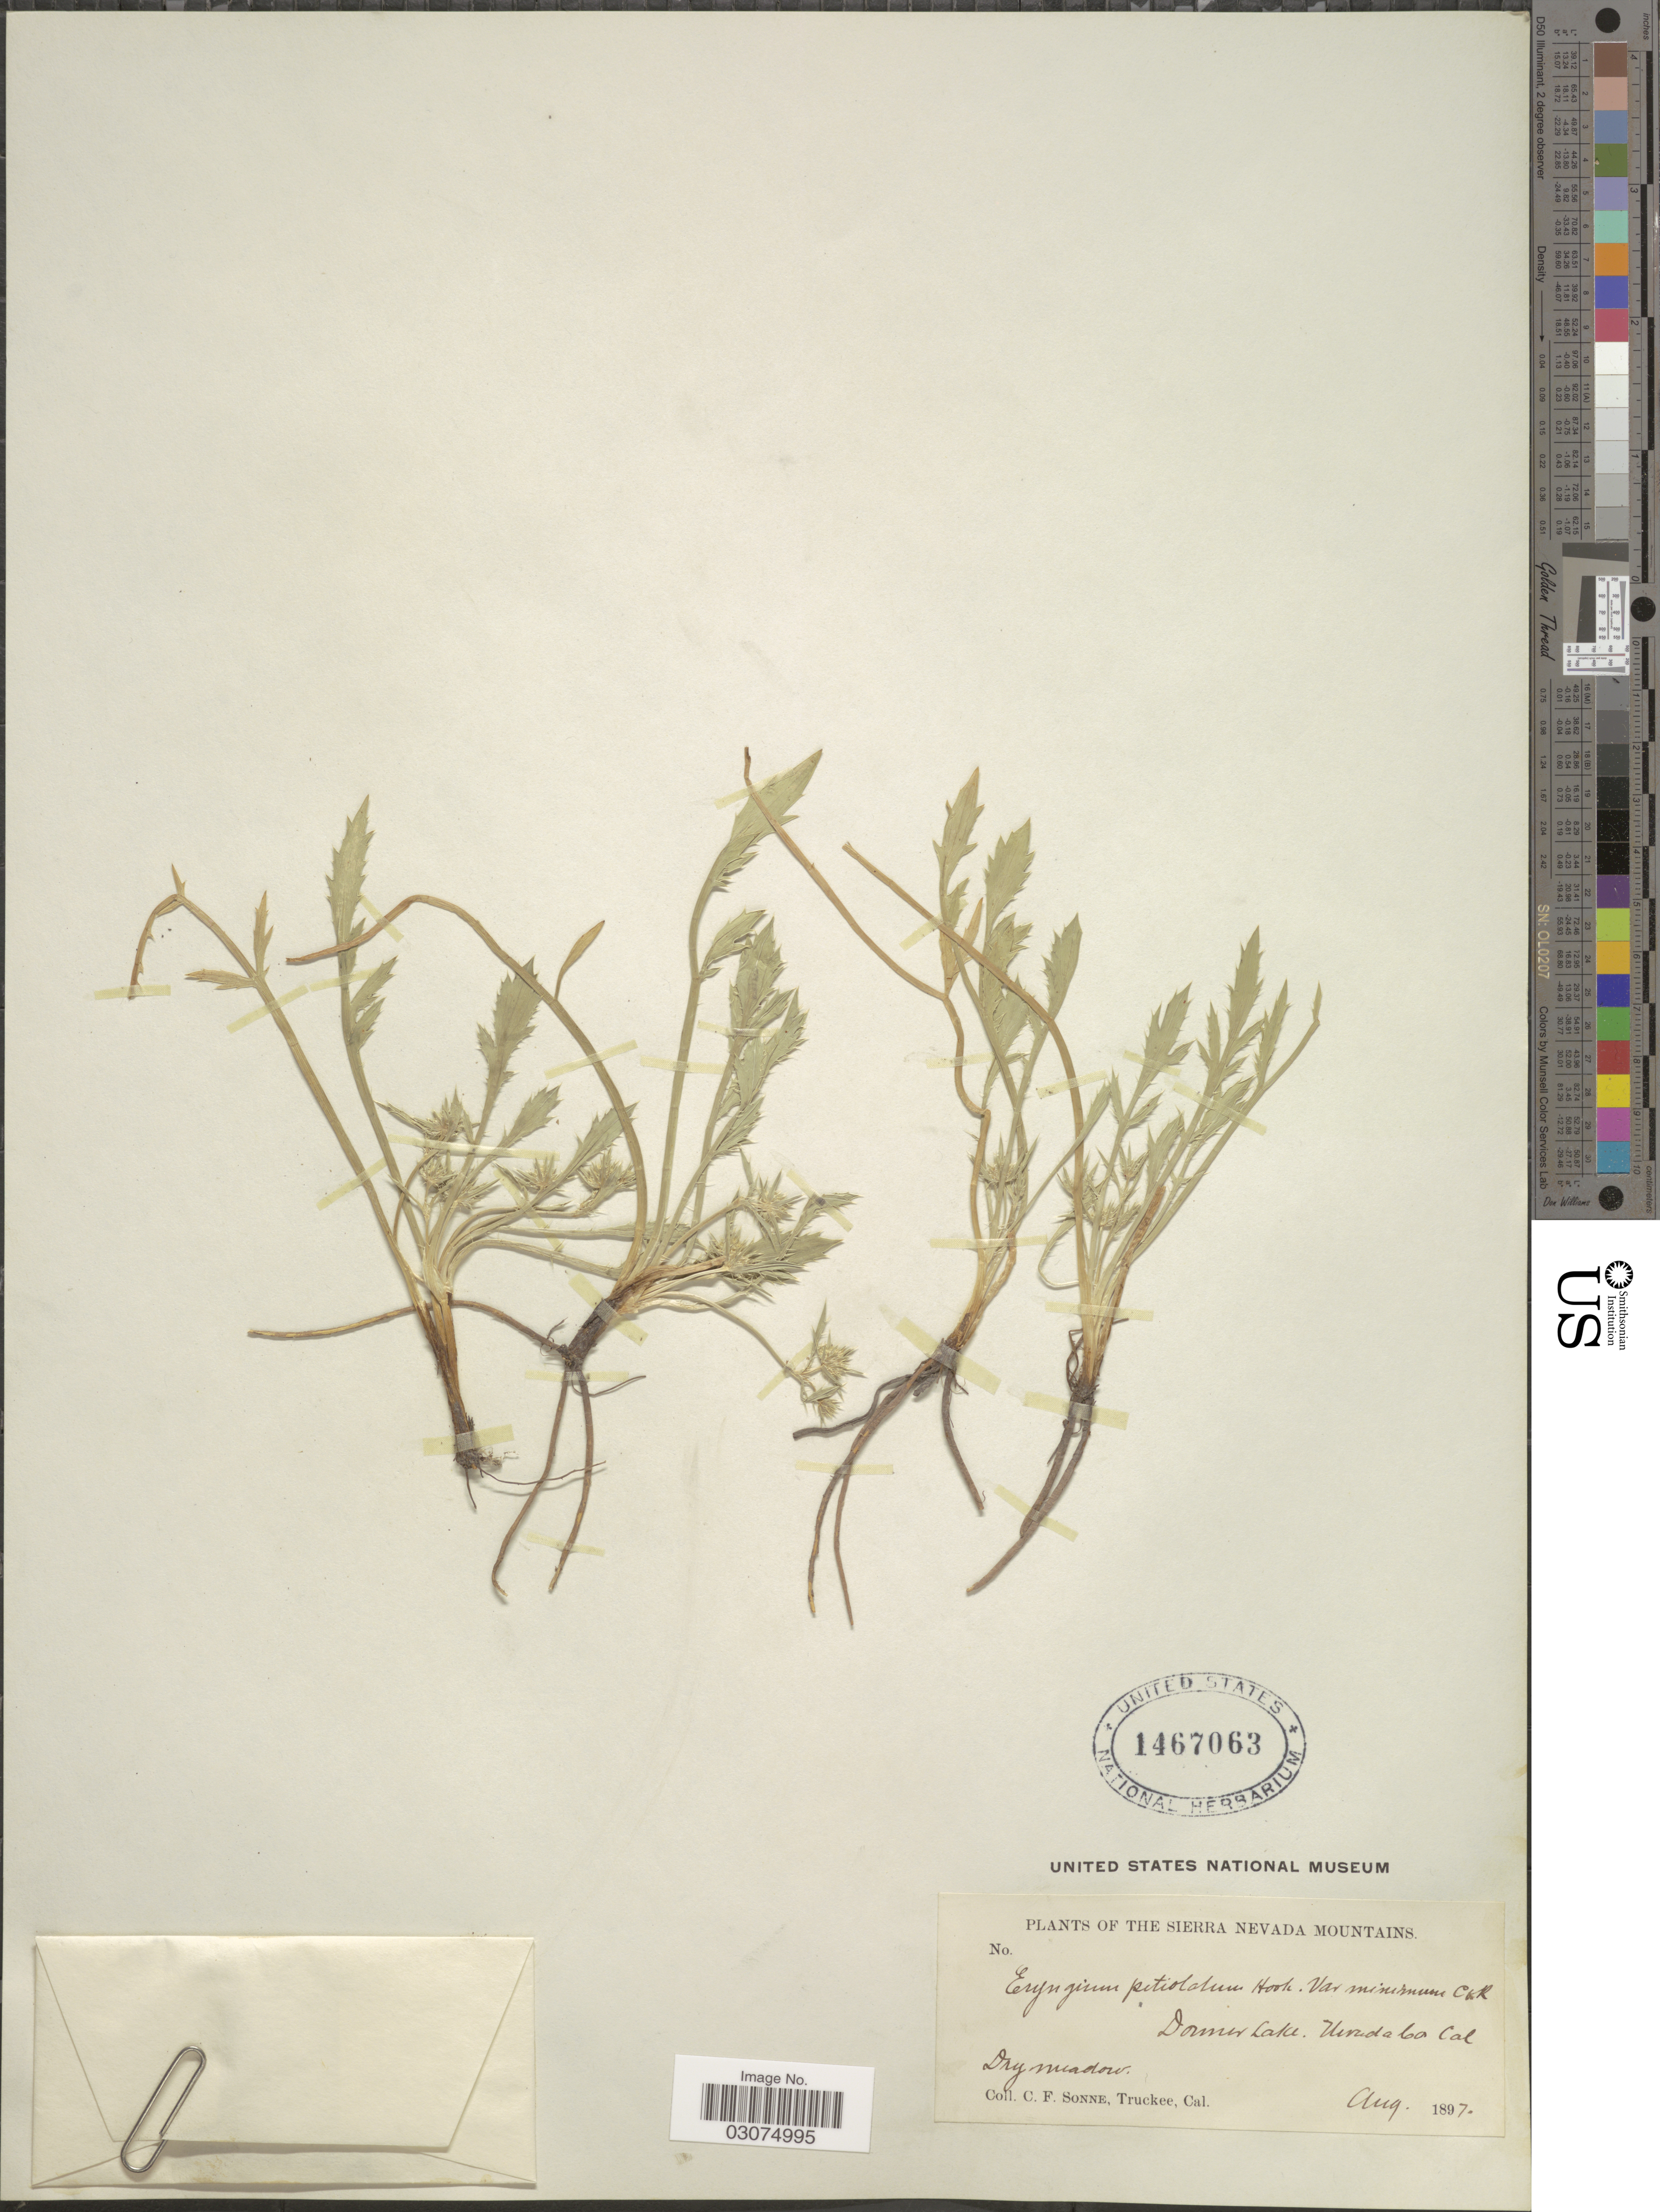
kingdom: Plantae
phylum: Tracheophyta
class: Magnoliopsida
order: Apiales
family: Apiaceae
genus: Eryngium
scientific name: Eryngium petiolatum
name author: Hook.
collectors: C. Sonne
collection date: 1897-08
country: United States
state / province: California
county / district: Nevada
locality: Sierra Nevada Mountains. Donner Lake. Nevada Co.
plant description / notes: Annotated as Eryngium petiolatum var. minimum C. & R. [Coulter & Rose] but cannot be a type, as name (1888) predates collection date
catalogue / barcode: US 1467063